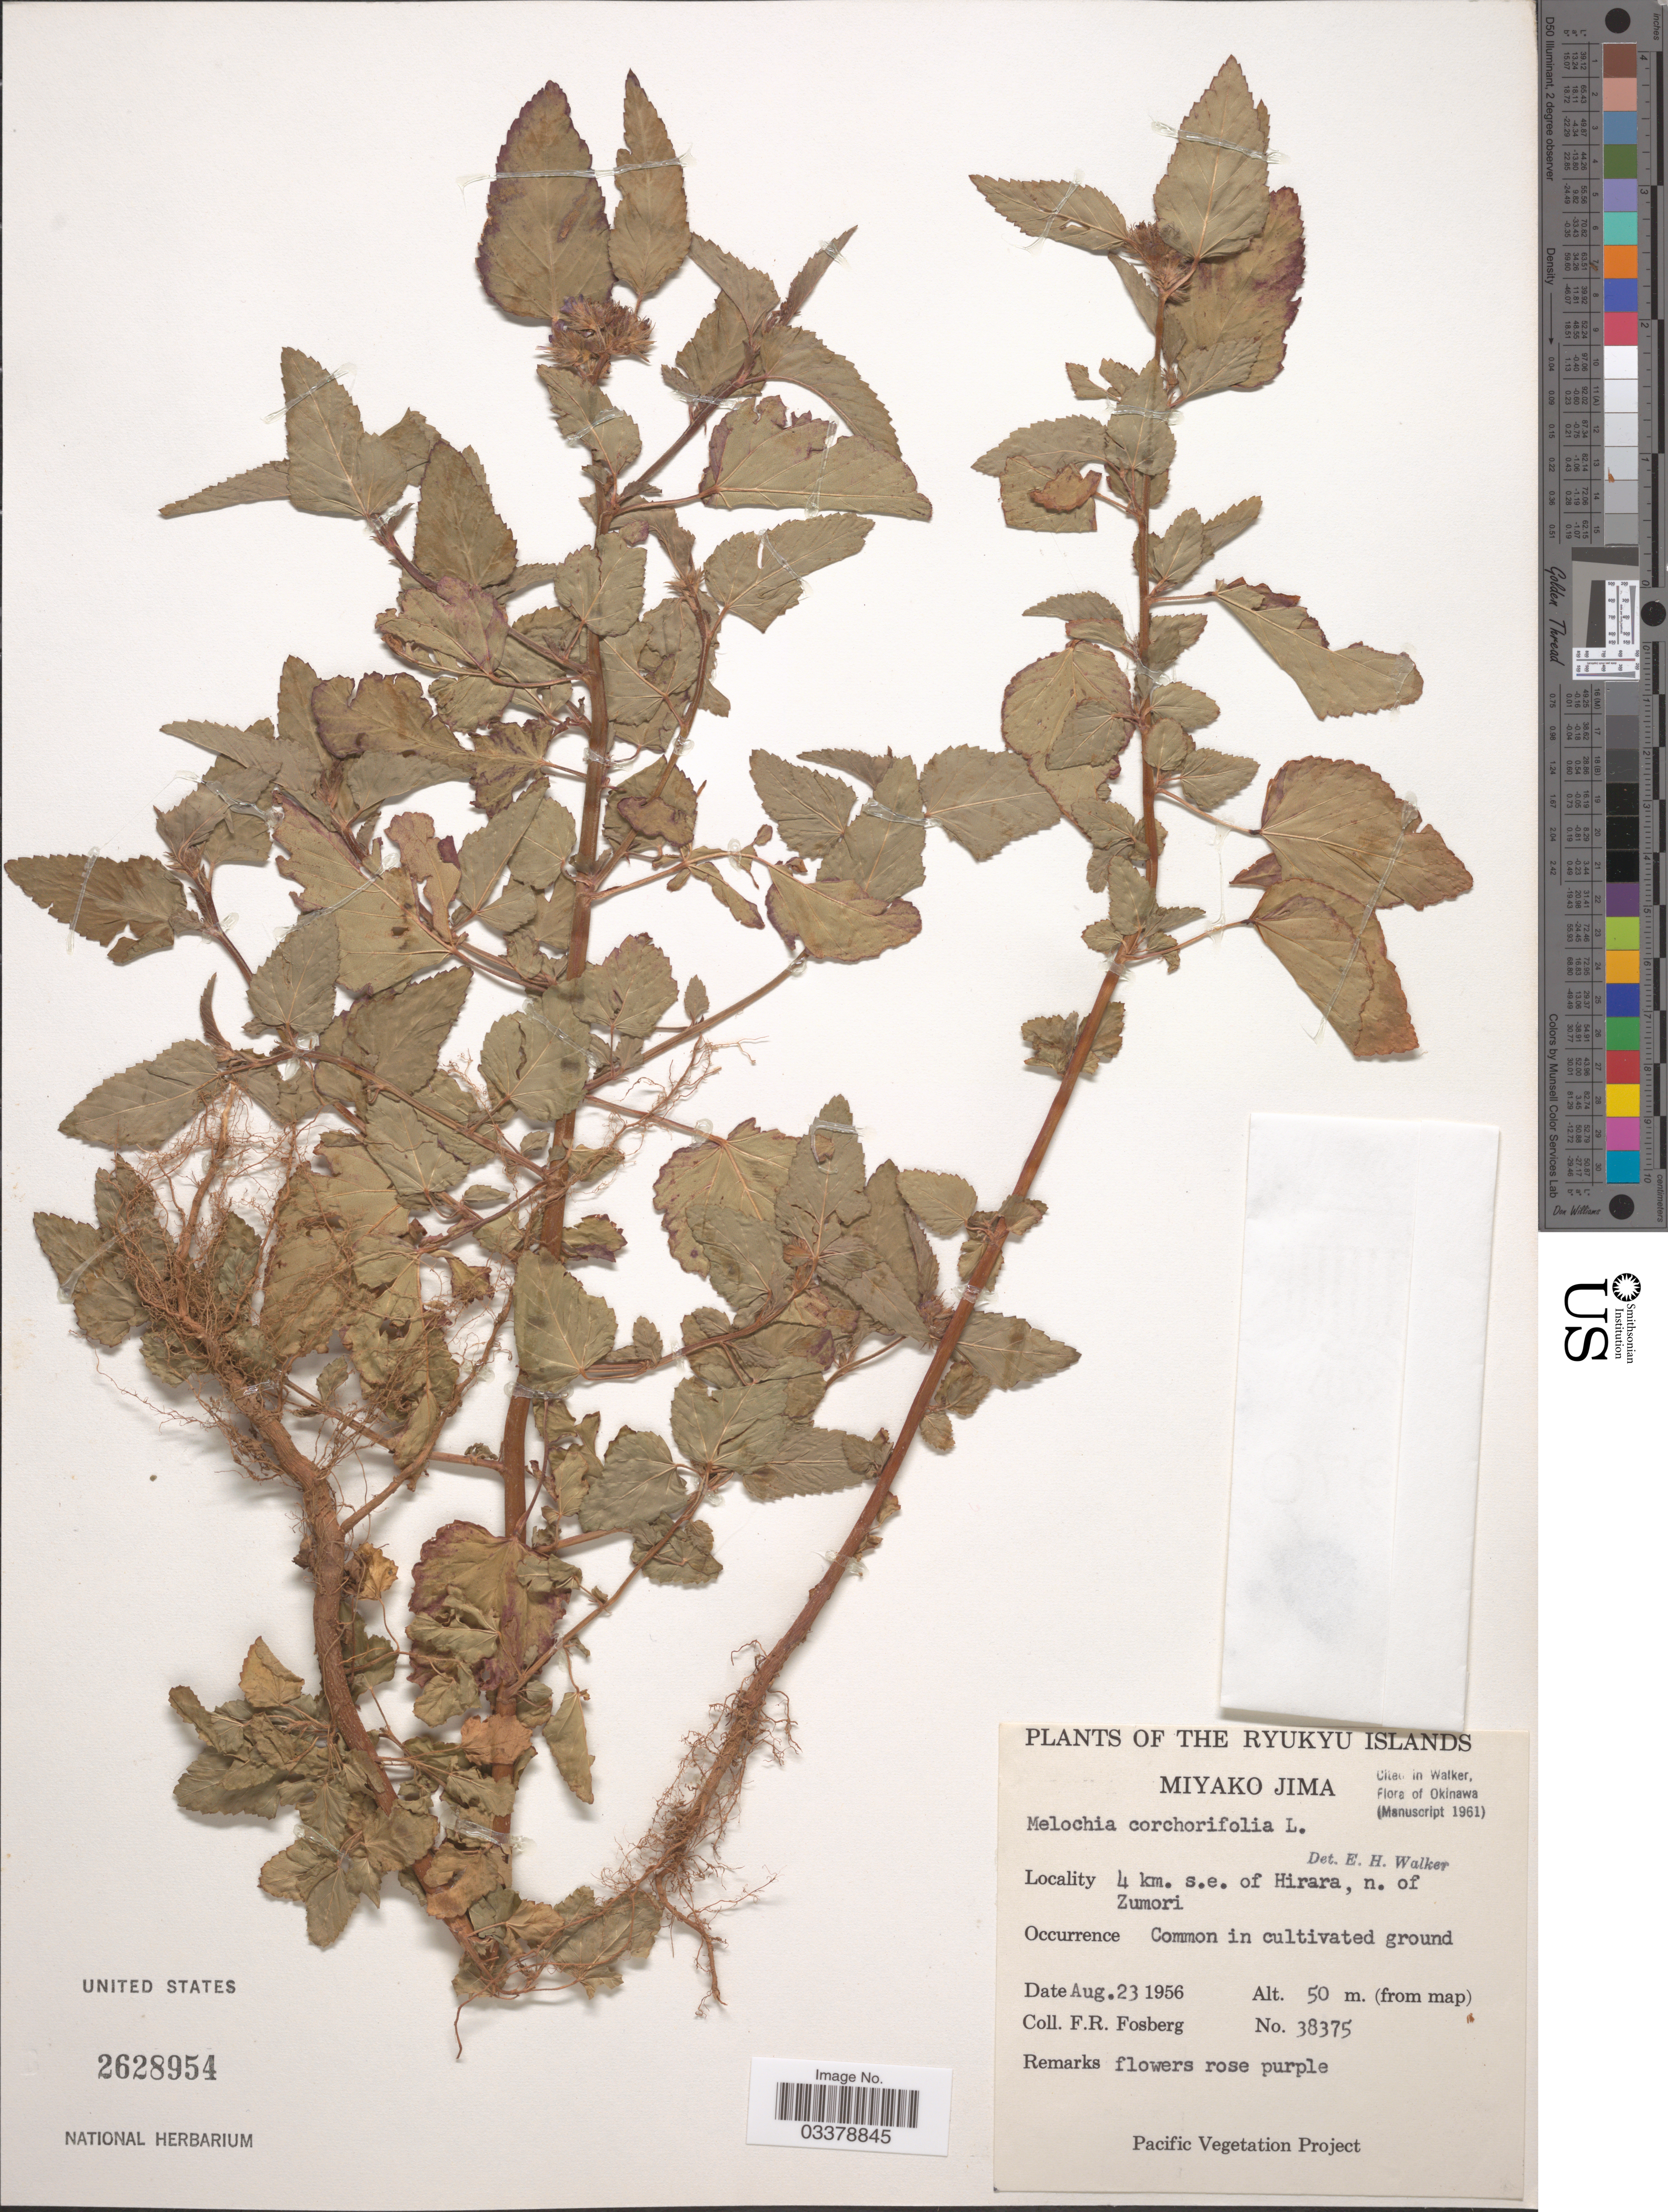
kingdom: Plantae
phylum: Tracheophyta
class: Magnoliopsida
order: Malvales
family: Malvaceae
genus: Melochia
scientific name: Melochia corchorifolia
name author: L.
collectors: F. R. Fosberg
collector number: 38375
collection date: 1956-08-23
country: Japan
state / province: Okinawa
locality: The Ryukyu Islands, Miyako Jima, 4 km. s.e. of Hirara, n. of Zumori. Common in cultivated ground.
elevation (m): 50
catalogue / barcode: US 2628954